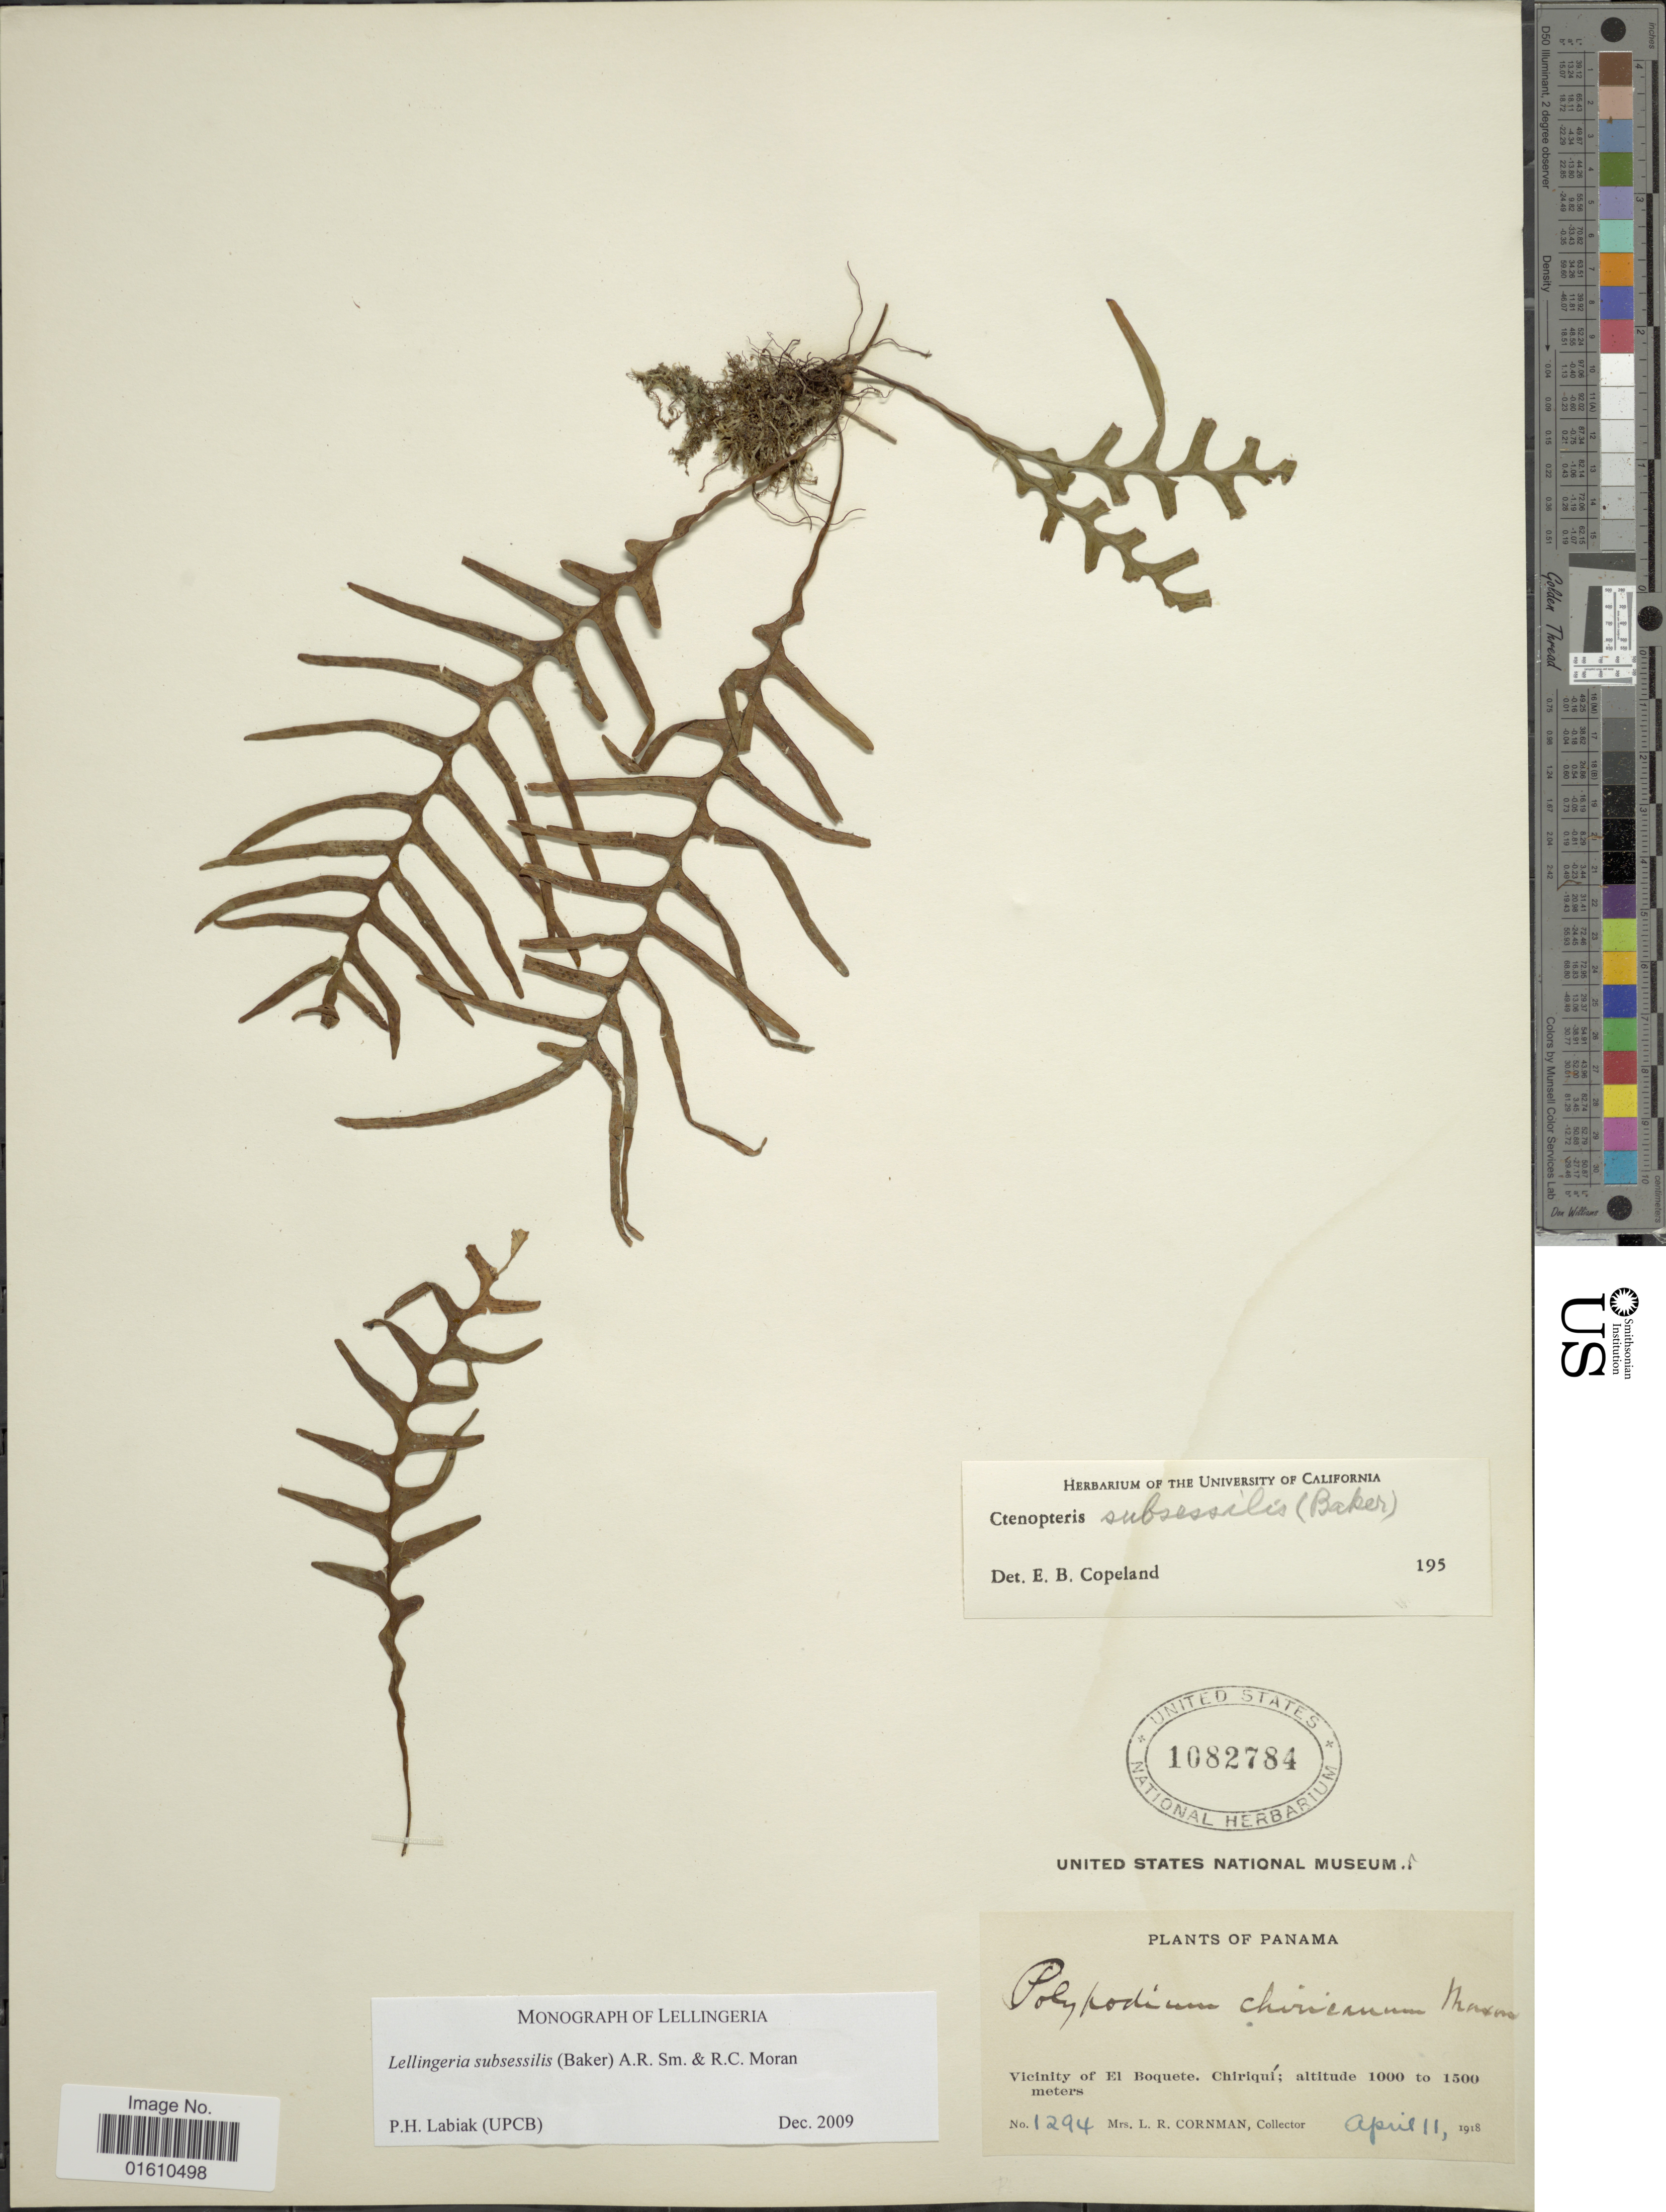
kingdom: Plantae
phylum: Tracheophyta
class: Polypodiopsida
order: Polypodiales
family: Polypodiaceae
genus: Lellingeria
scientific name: Lellingeria subsessilis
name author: (Baker) A.R. Sm. & R.C. Moran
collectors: L. Cornman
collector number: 1294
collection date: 1918-04-11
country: Panama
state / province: Chiriqui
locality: Vicinity of El Boquete, Chiriqui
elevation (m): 1000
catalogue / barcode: US 1082784